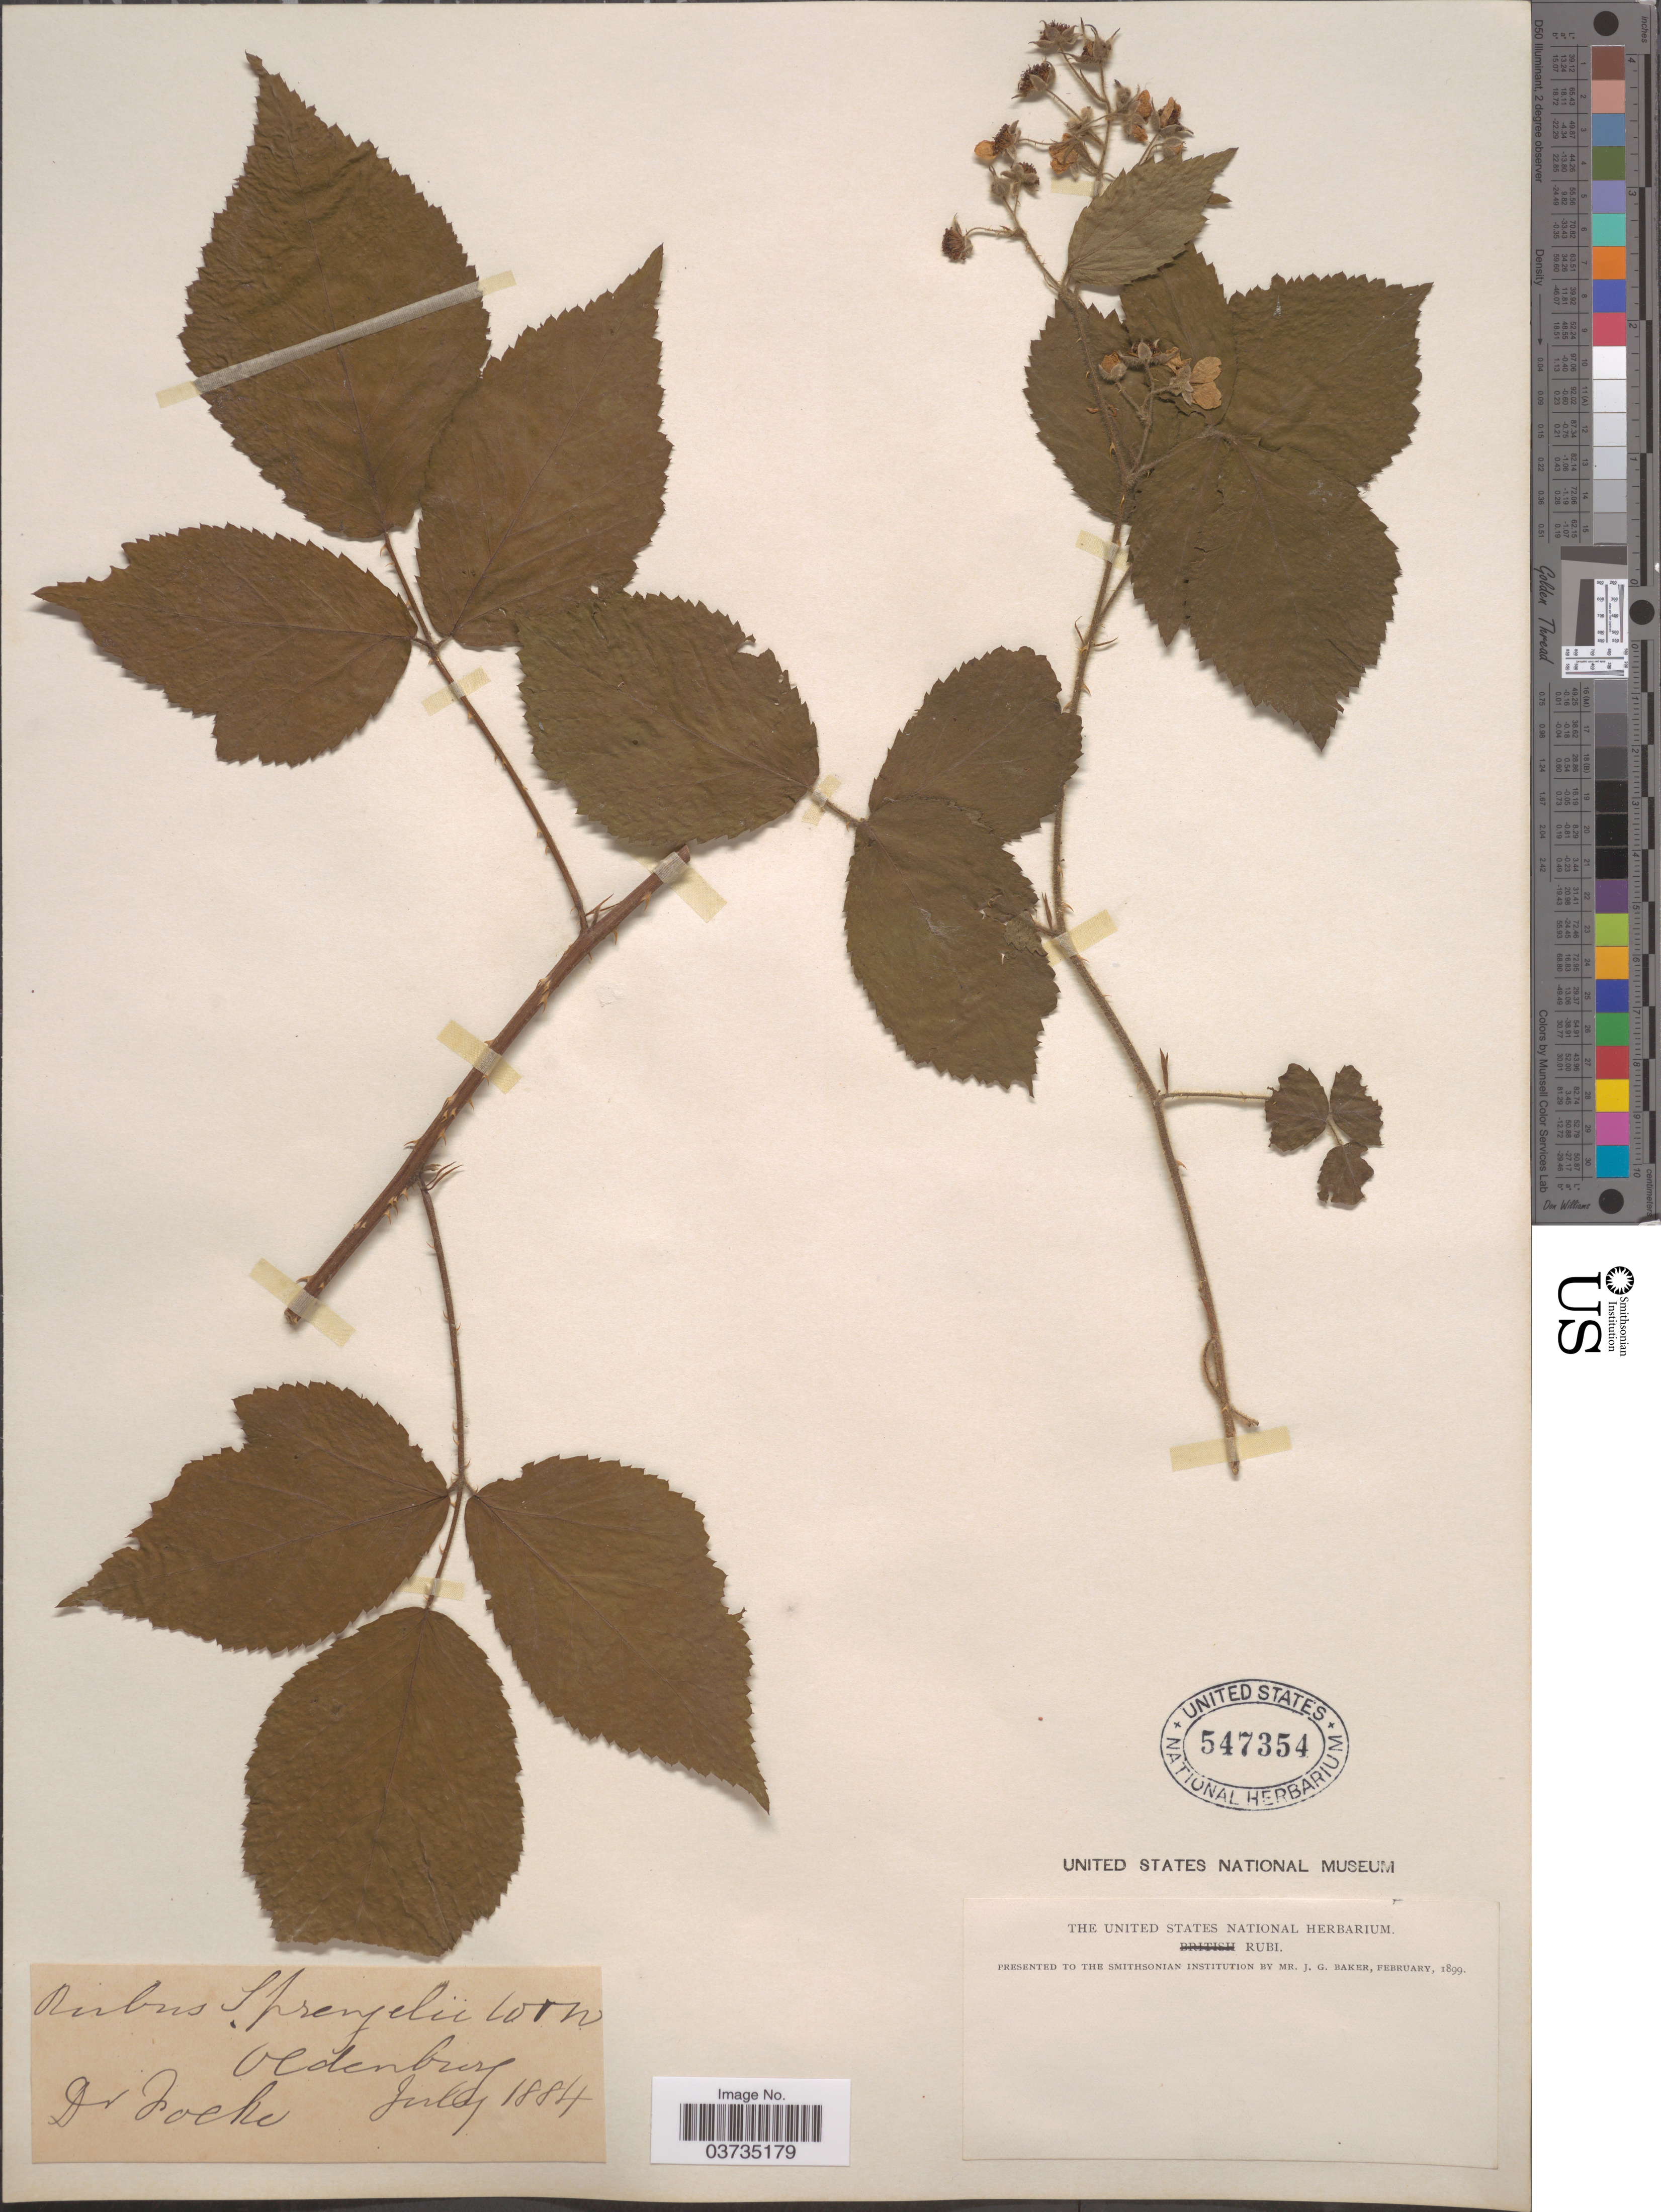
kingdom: Plantae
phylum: Tracheophyta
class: Magnoliopsida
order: Rosales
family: Rosaceae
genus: Rubus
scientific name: Rubus sprengelii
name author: Weihe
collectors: -- Focke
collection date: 1884-07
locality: Oldenburg.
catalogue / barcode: US 547354